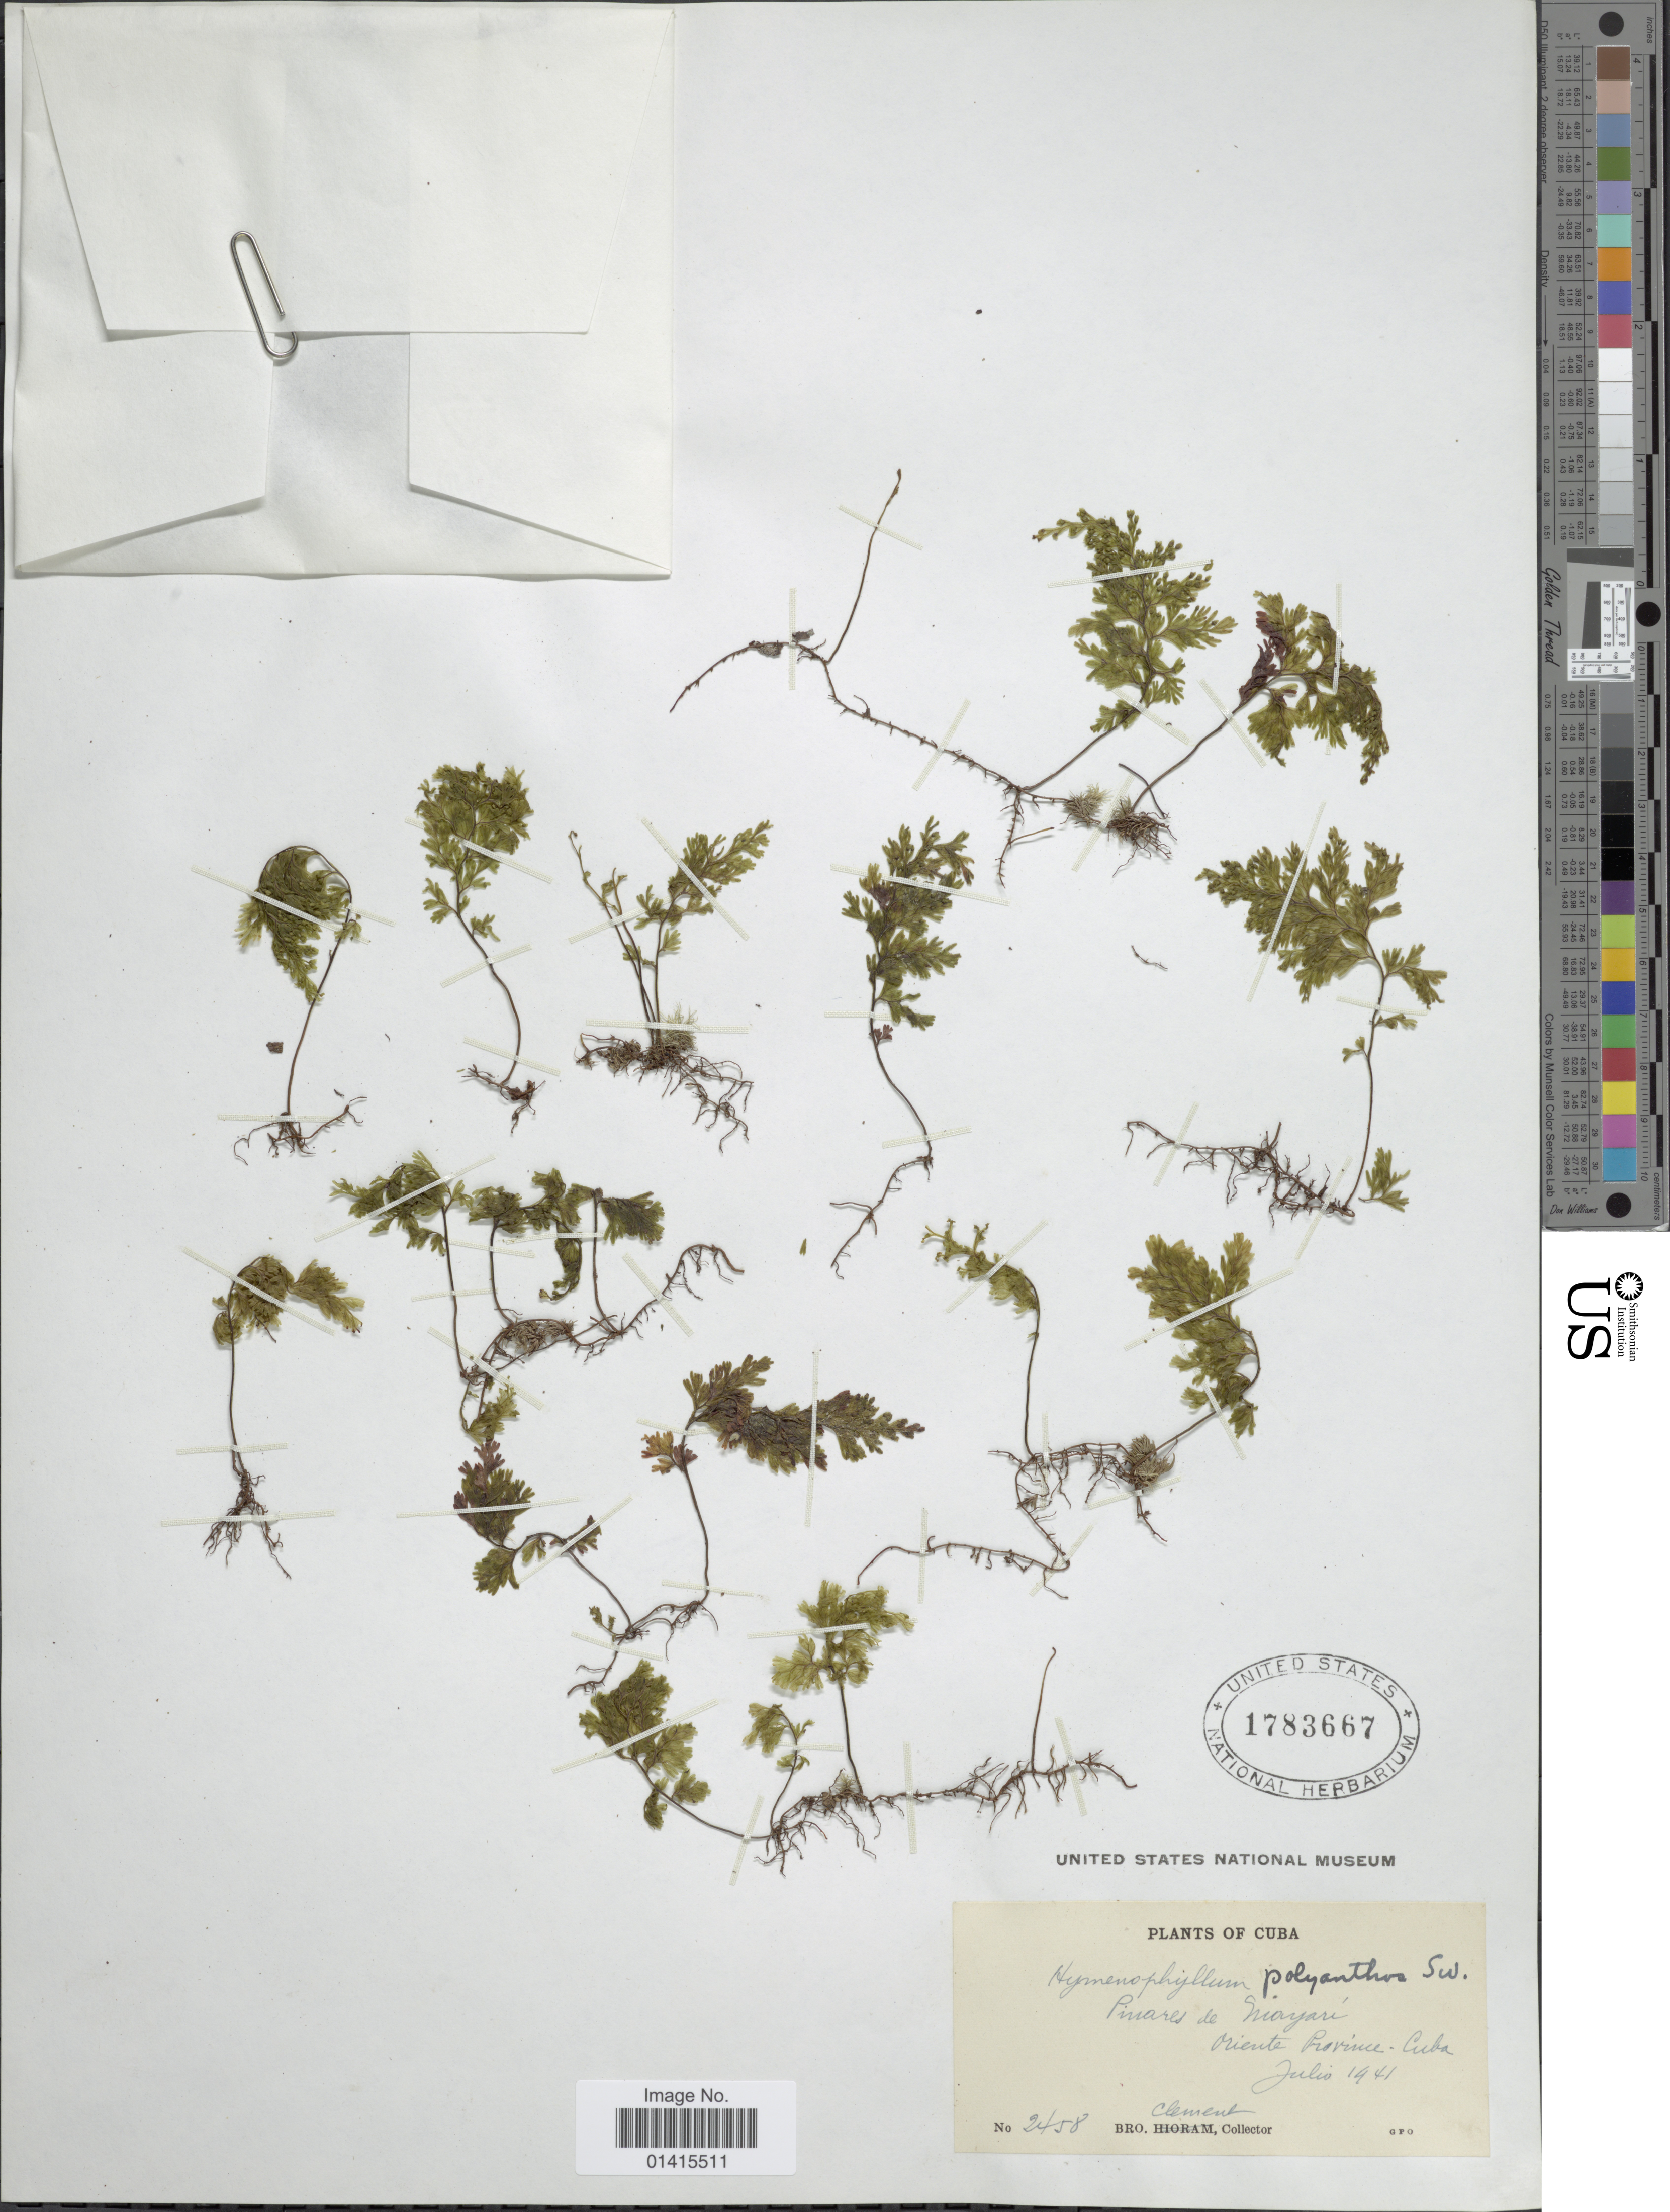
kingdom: Plantae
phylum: Tracheophyta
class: Polypodiopsida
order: Hymenophyllales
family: Hymenophyllaceae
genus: Hymenophyllum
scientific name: Hymenophyllum polyanthos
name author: (Sw.) Sw.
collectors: B. Clement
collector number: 2458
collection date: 1941-07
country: Cuba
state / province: Oriente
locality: Pinares de Mayari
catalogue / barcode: US 1783667